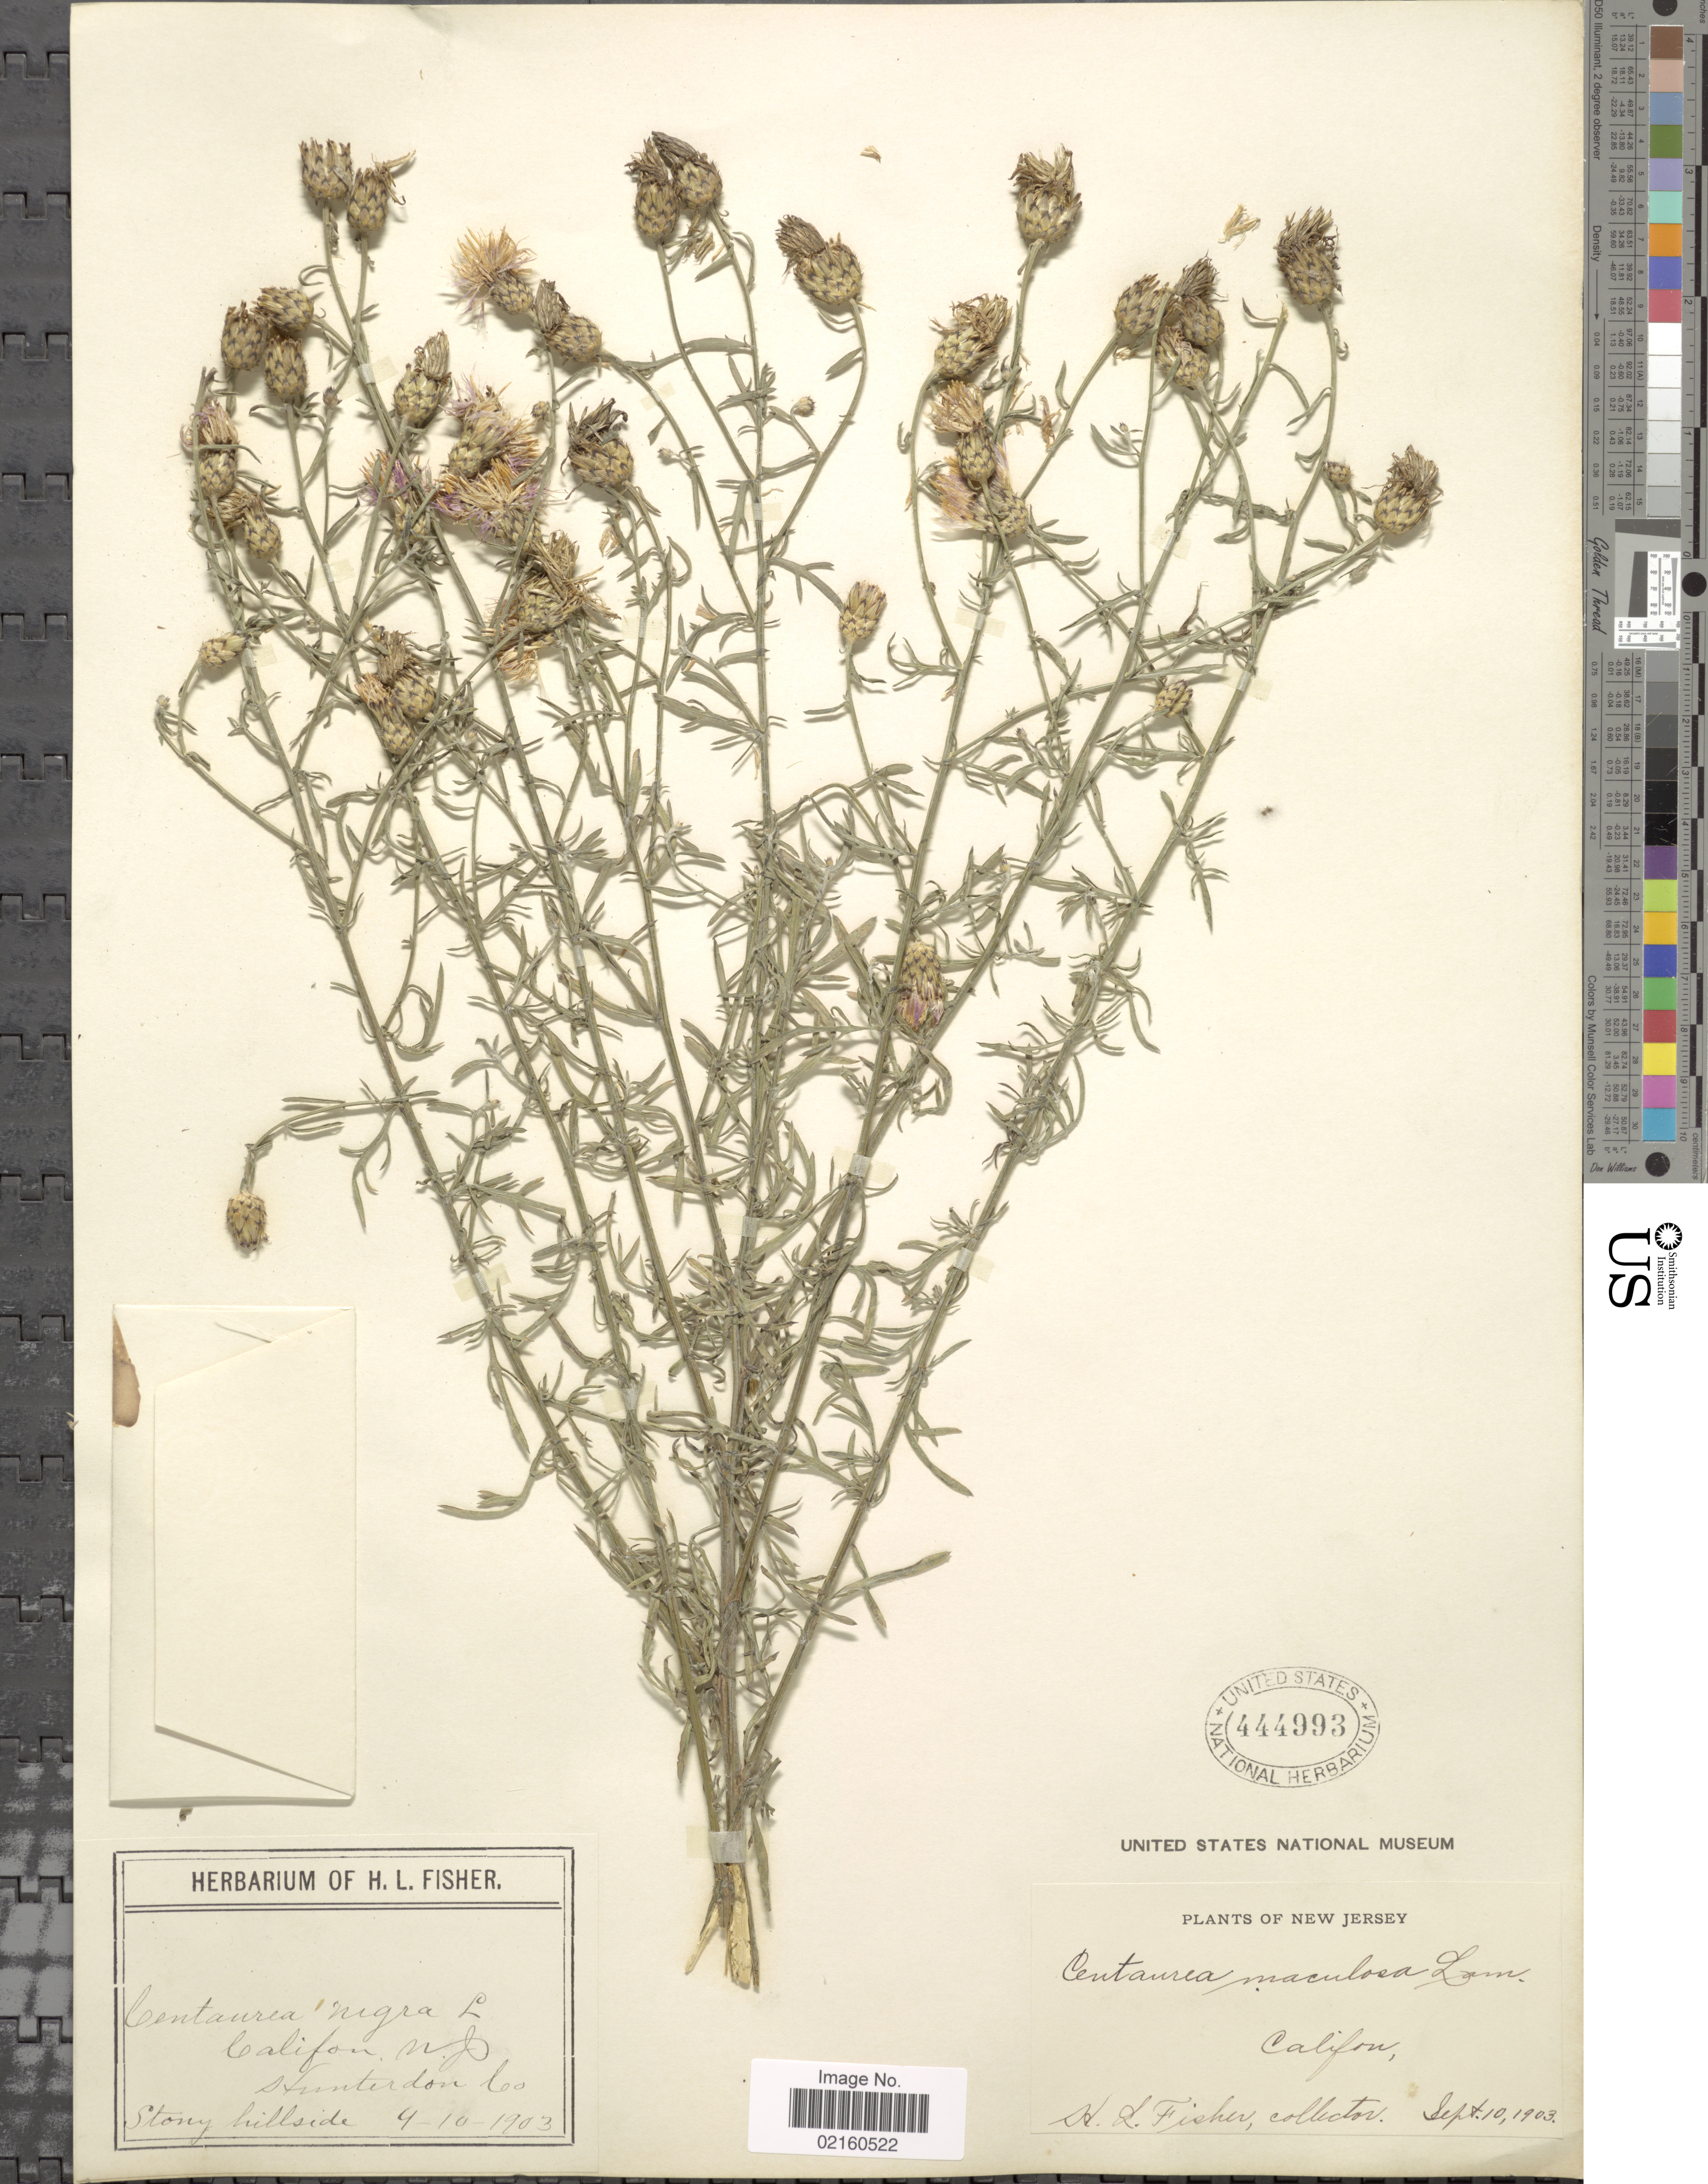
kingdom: Plantae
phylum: Tracheophyta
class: Magnoliopsida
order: Asterales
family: Asteraceae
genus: Centaurea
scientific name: Centaurea stoebe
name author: L.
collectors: H. L. Fisher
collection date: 1903-09-10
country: United States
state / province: New Jersey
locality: Califon, N. J., Hunterdon Co.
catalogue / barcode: US 444993